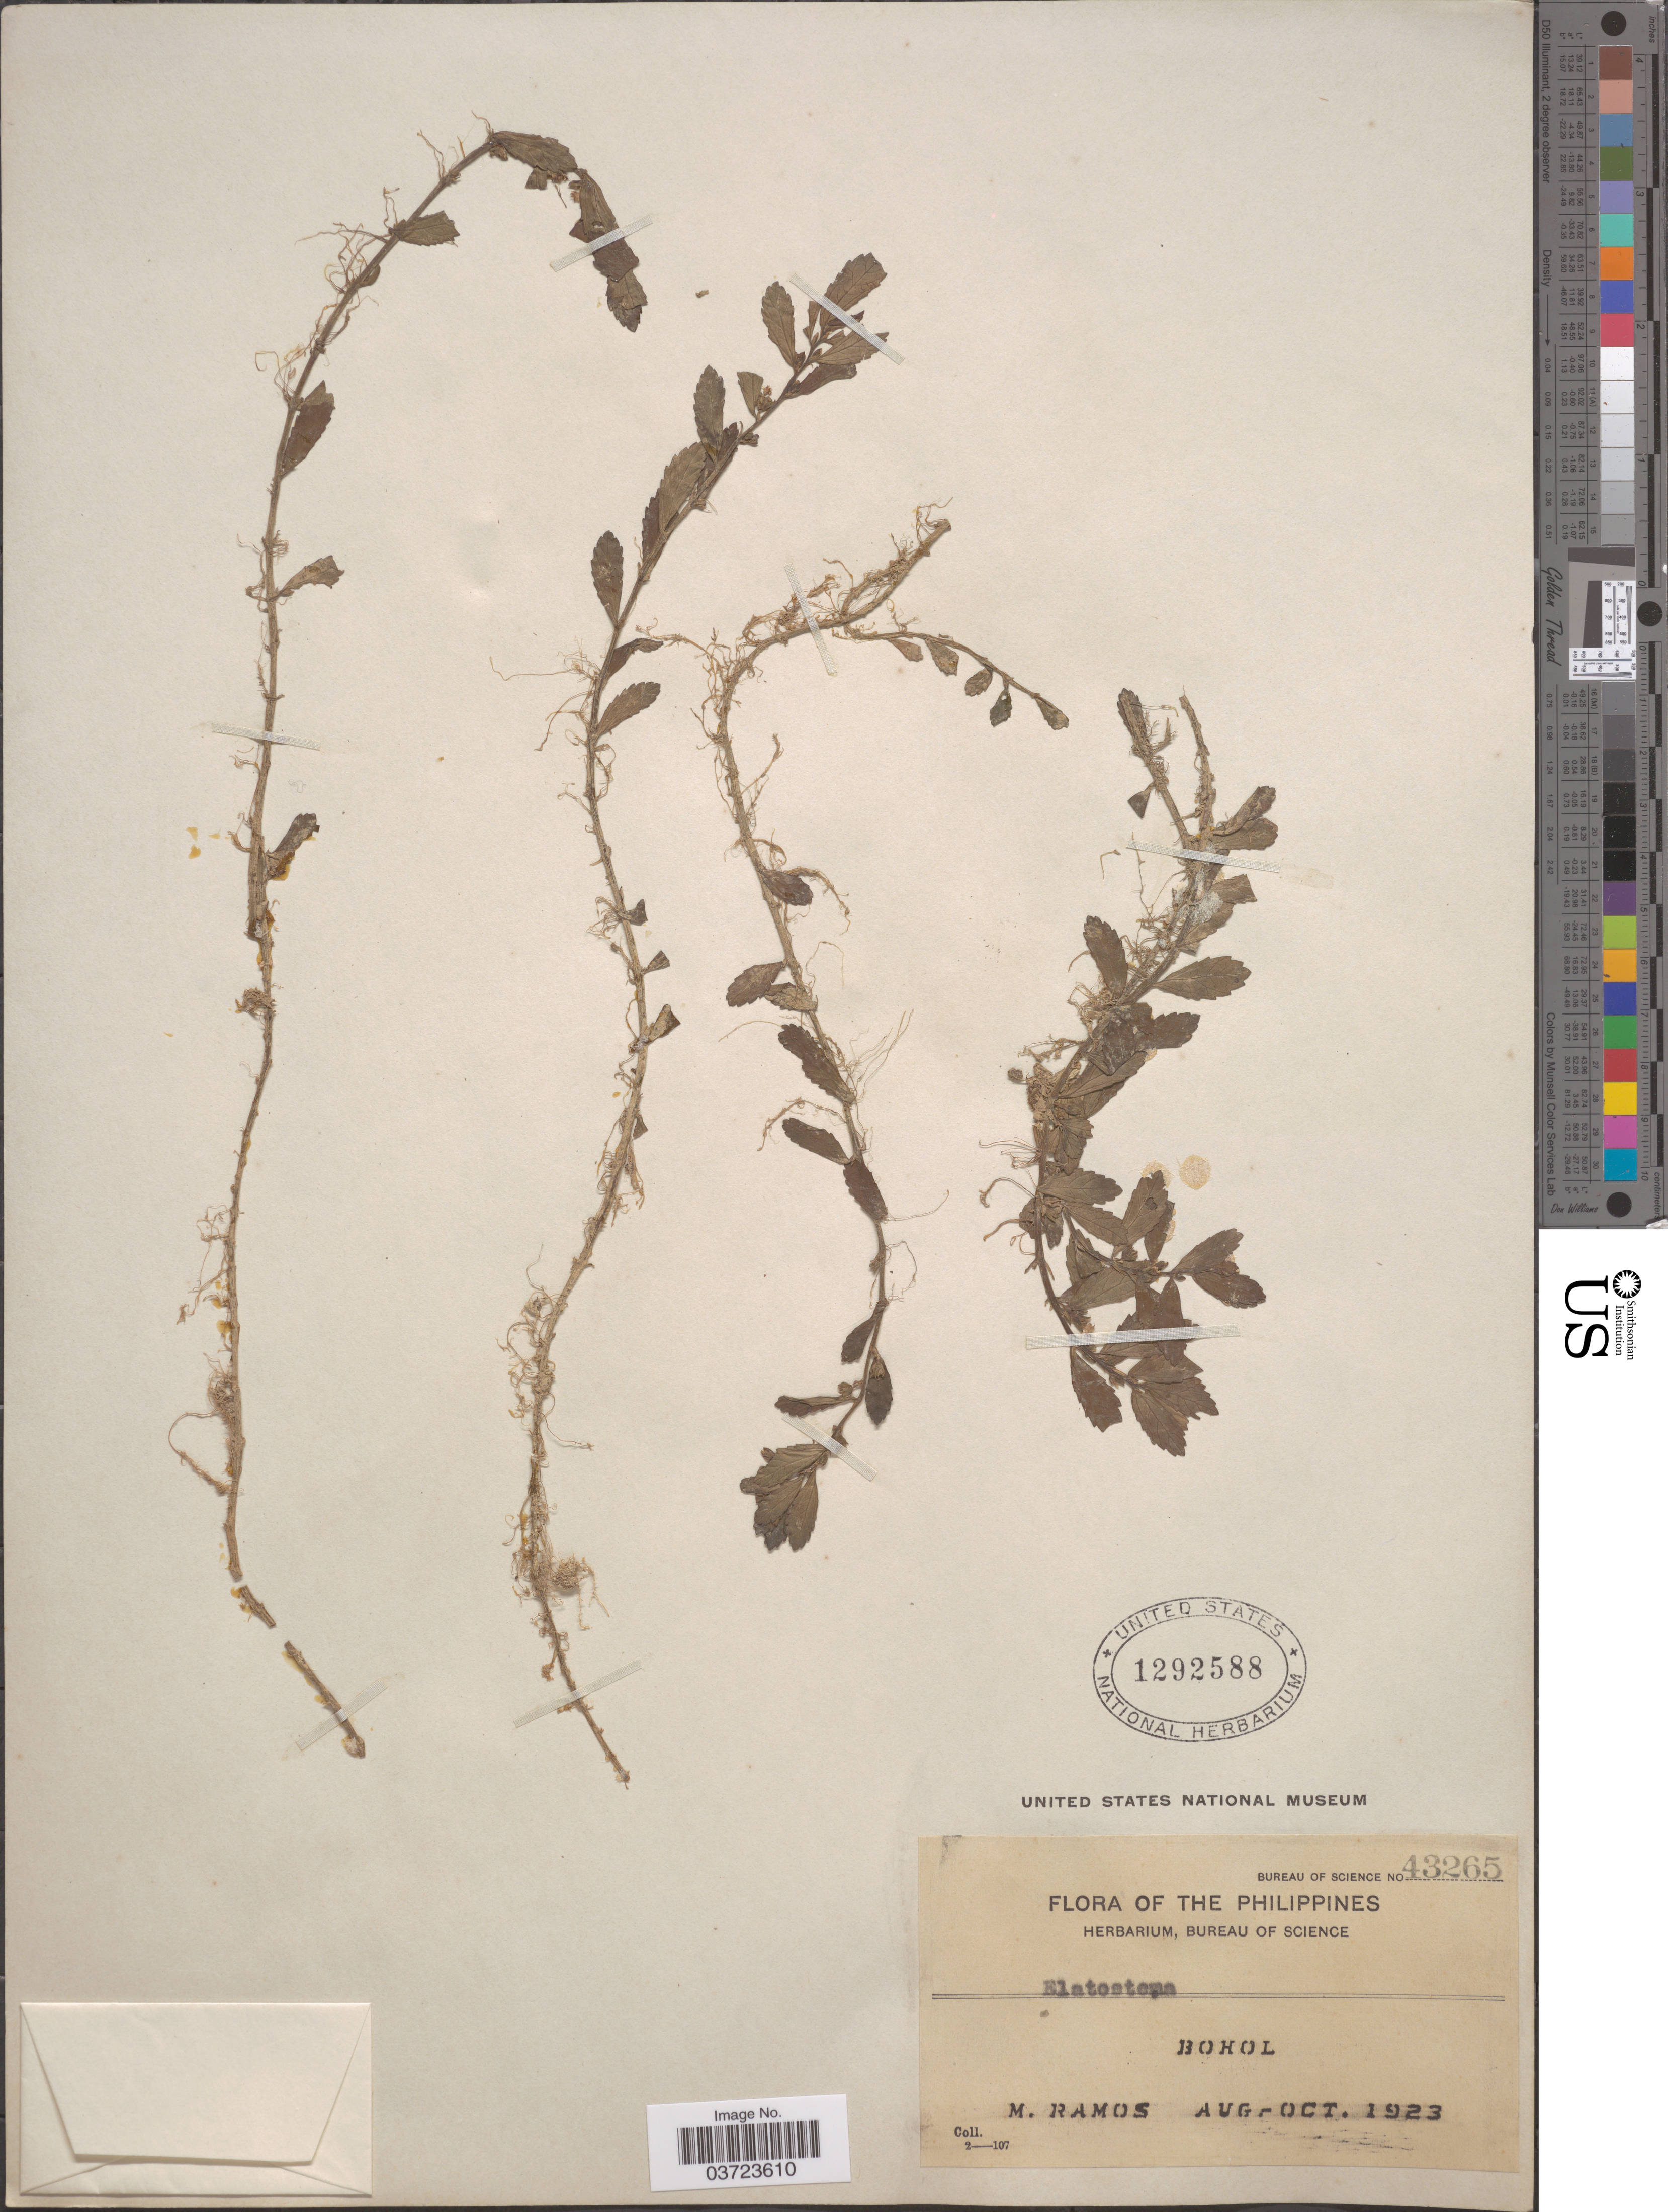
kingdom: Plantae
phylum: Tracheophyta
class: Magnoliopsida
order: Rosales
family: Urticaceae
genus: Elatostema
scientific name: Elatostema sp.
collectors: M. Ramos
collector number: Bureau of Science 43265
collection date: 1923-08/1923-10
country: Philippines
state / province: Central Visayas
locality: Bohol.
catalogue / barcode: US 1292588